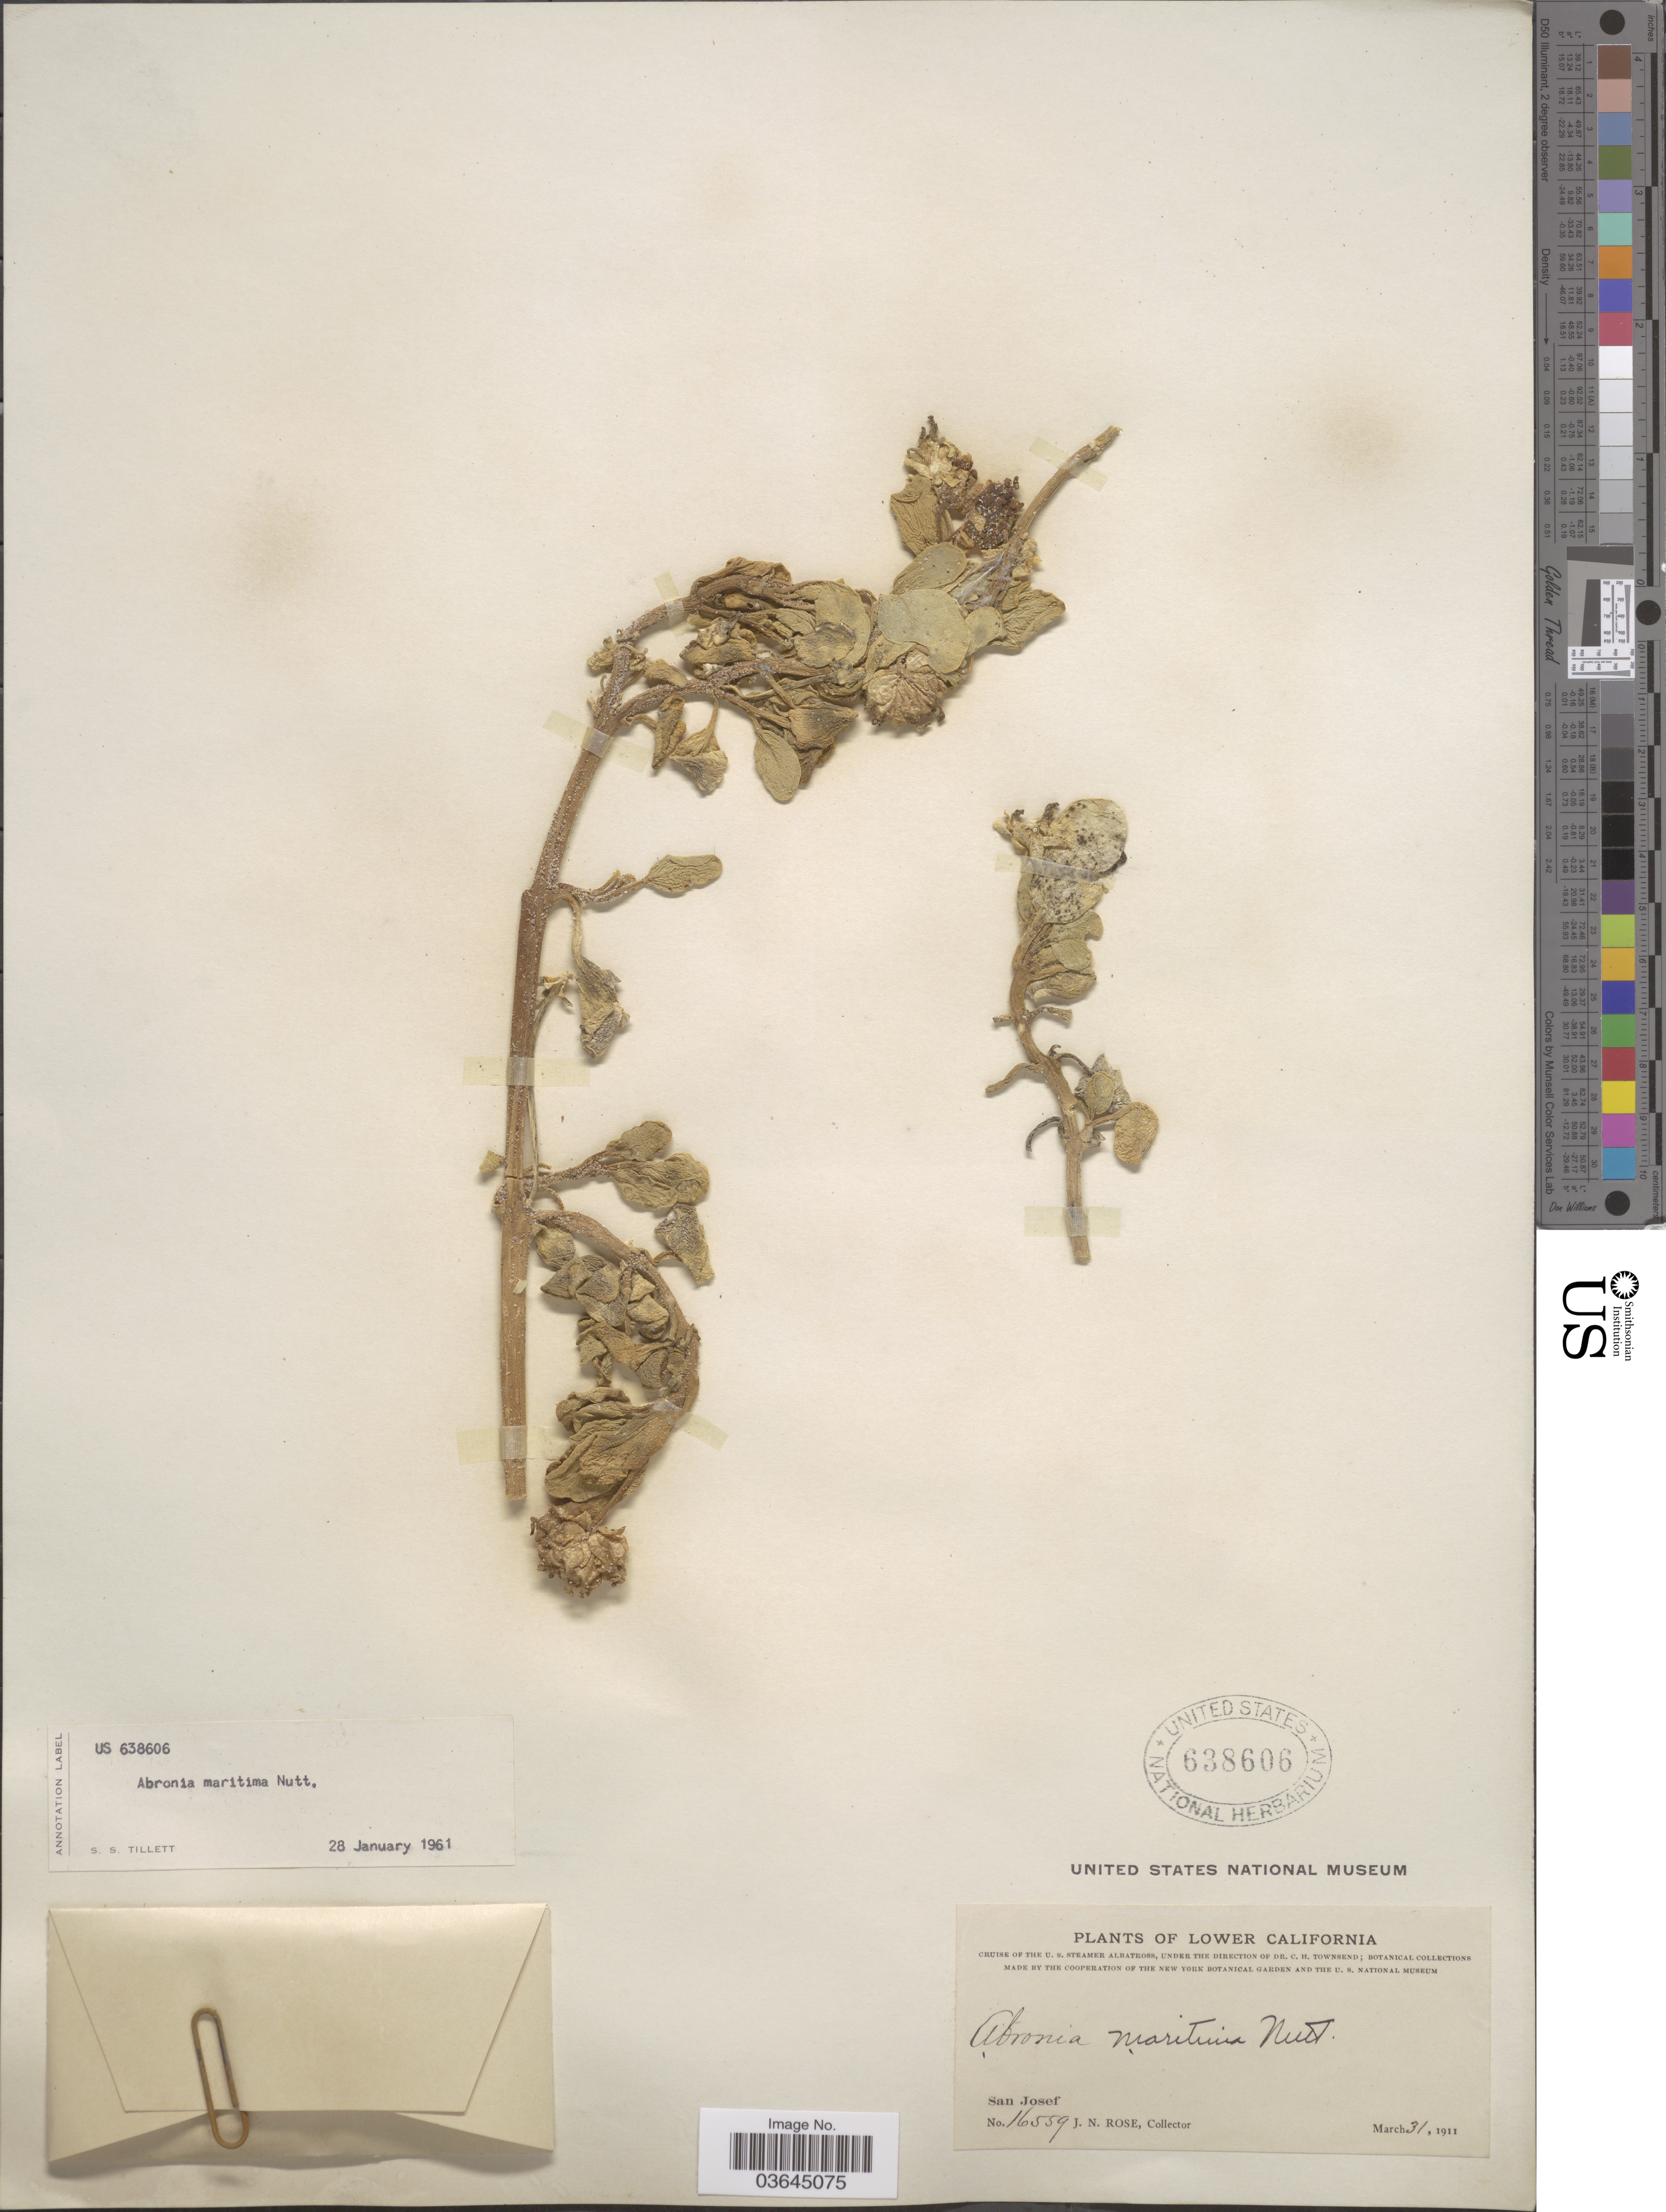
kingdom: Plantae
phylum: Tracheophyta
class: Magnoliopsida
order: Caryophyllales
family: Nyctaginaceae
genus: Abronia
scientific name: Abronia maritima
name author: Nutt. ex S. Watson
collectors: J. N. Rose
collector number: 16559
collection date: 1911-03-31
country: Mexico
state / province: Baja California Sur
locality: Lower California. San Josef.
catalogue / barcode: US 638606